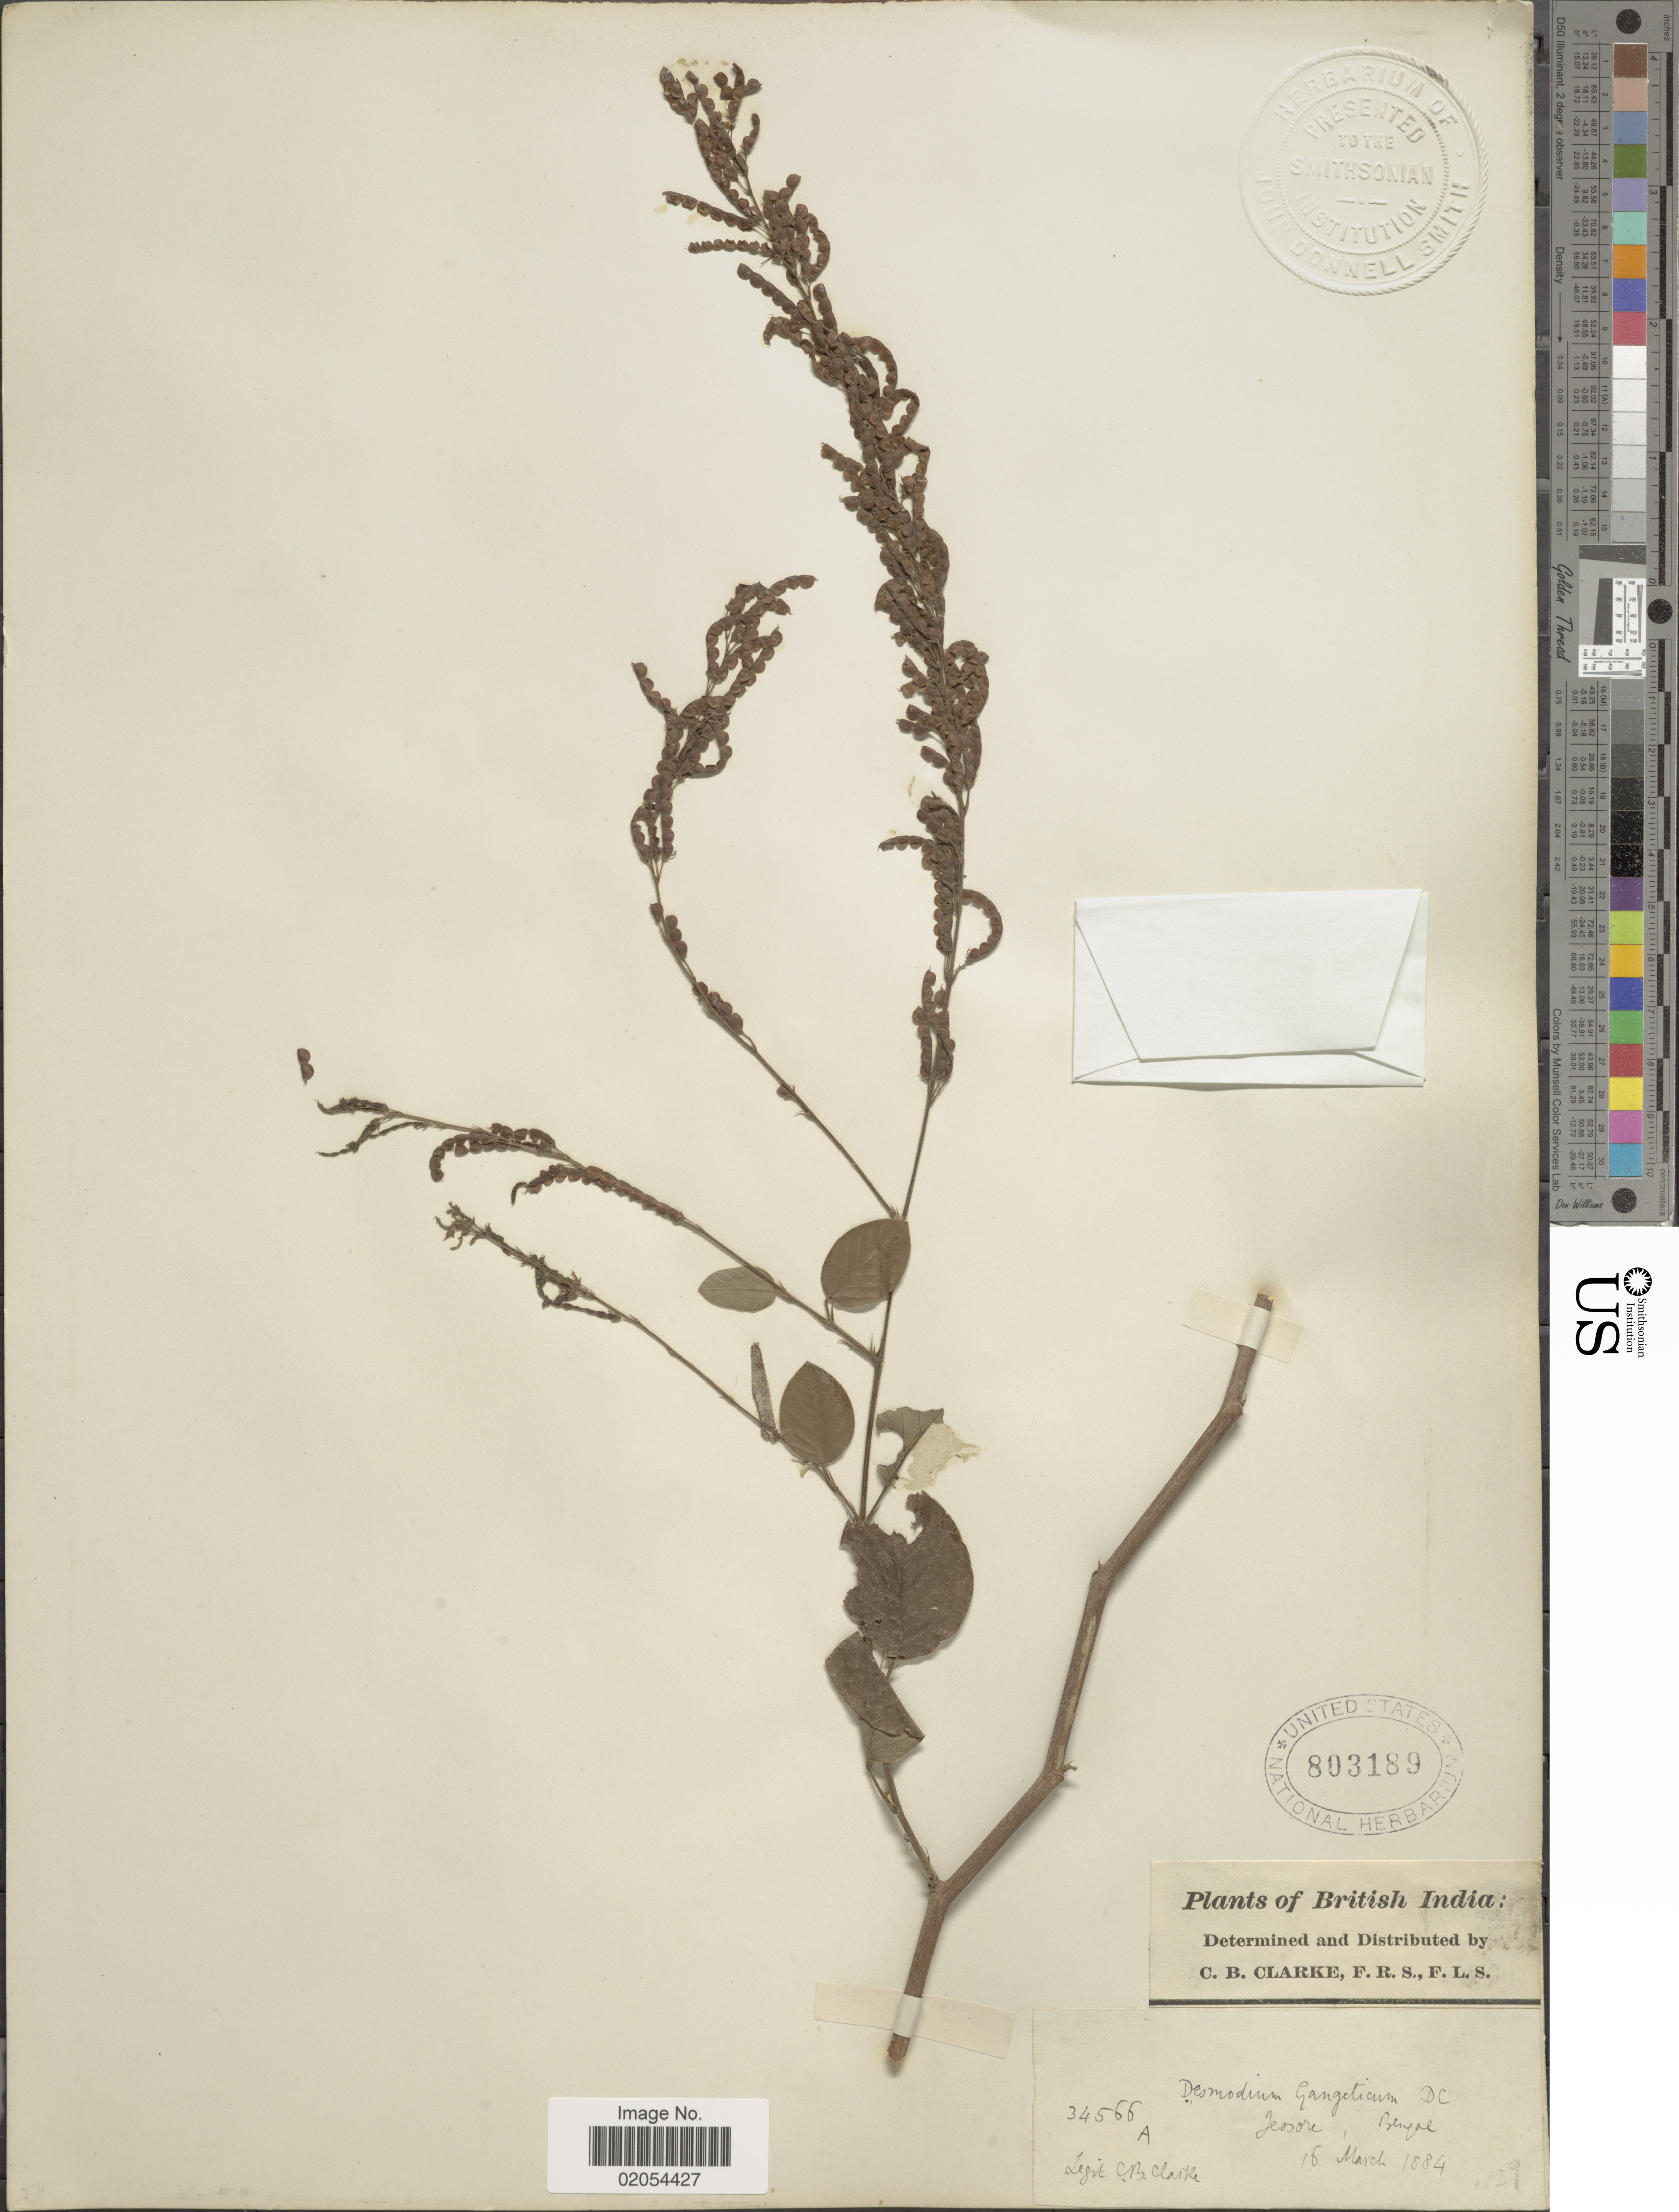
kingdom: Plantae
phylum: Tracheophyta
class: Magnoliopsida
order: Fabales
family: Fabaceae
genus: Pleurolobus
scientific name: Pleurolobus gangeticus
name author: (L.) J. St.-Hil. ex H. Ohashi & K. Ohashi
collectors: C. B. Clarke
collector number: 34566A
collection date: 1884-03-16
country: Bangladesh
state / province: Khulna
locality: Jessore, Benyane [interpreted]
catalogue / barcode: US 803189